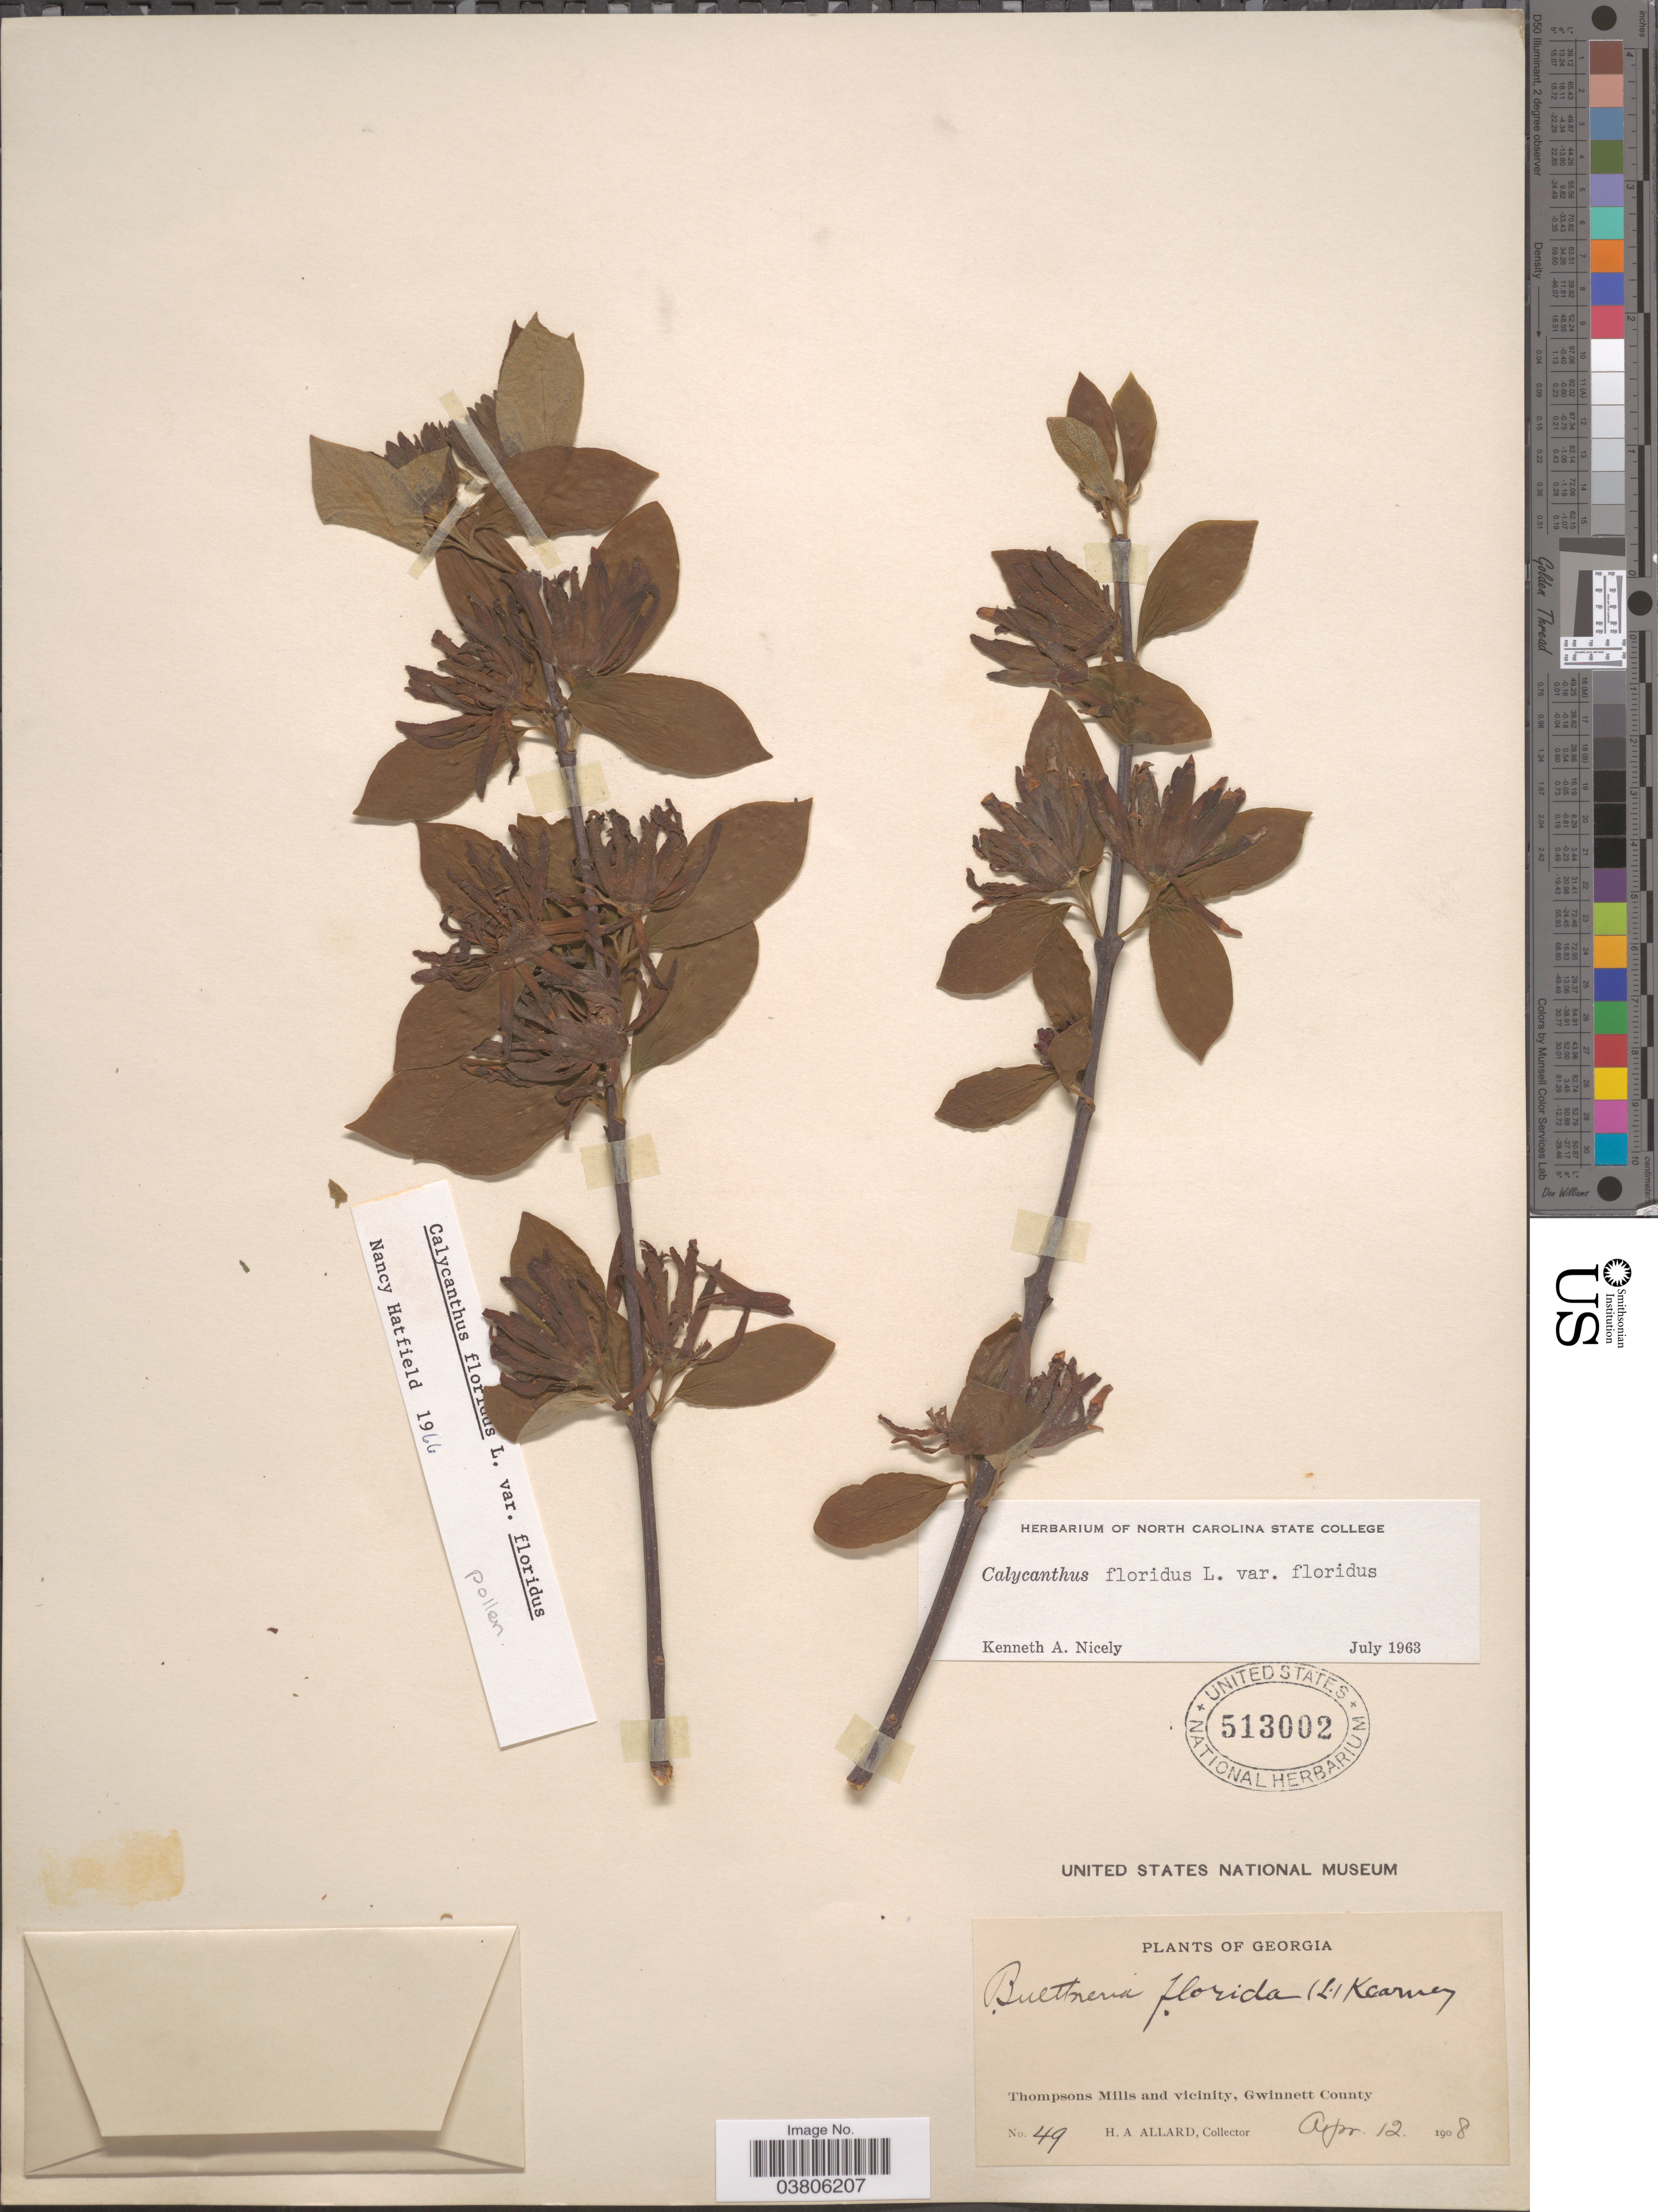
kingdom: Plantae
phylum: Tracheophyta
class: Magnoliopsida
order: Laurales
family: Calycanthaceae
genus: Calycanthus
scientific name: Calycanthus floridus var. floridus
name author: L.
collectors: H. A. Allard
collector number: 49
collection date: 1908-04-12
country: United States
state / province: Georgia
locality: Thompsons Mills and vicinity, Gwinnett County.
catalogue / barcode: US 513002